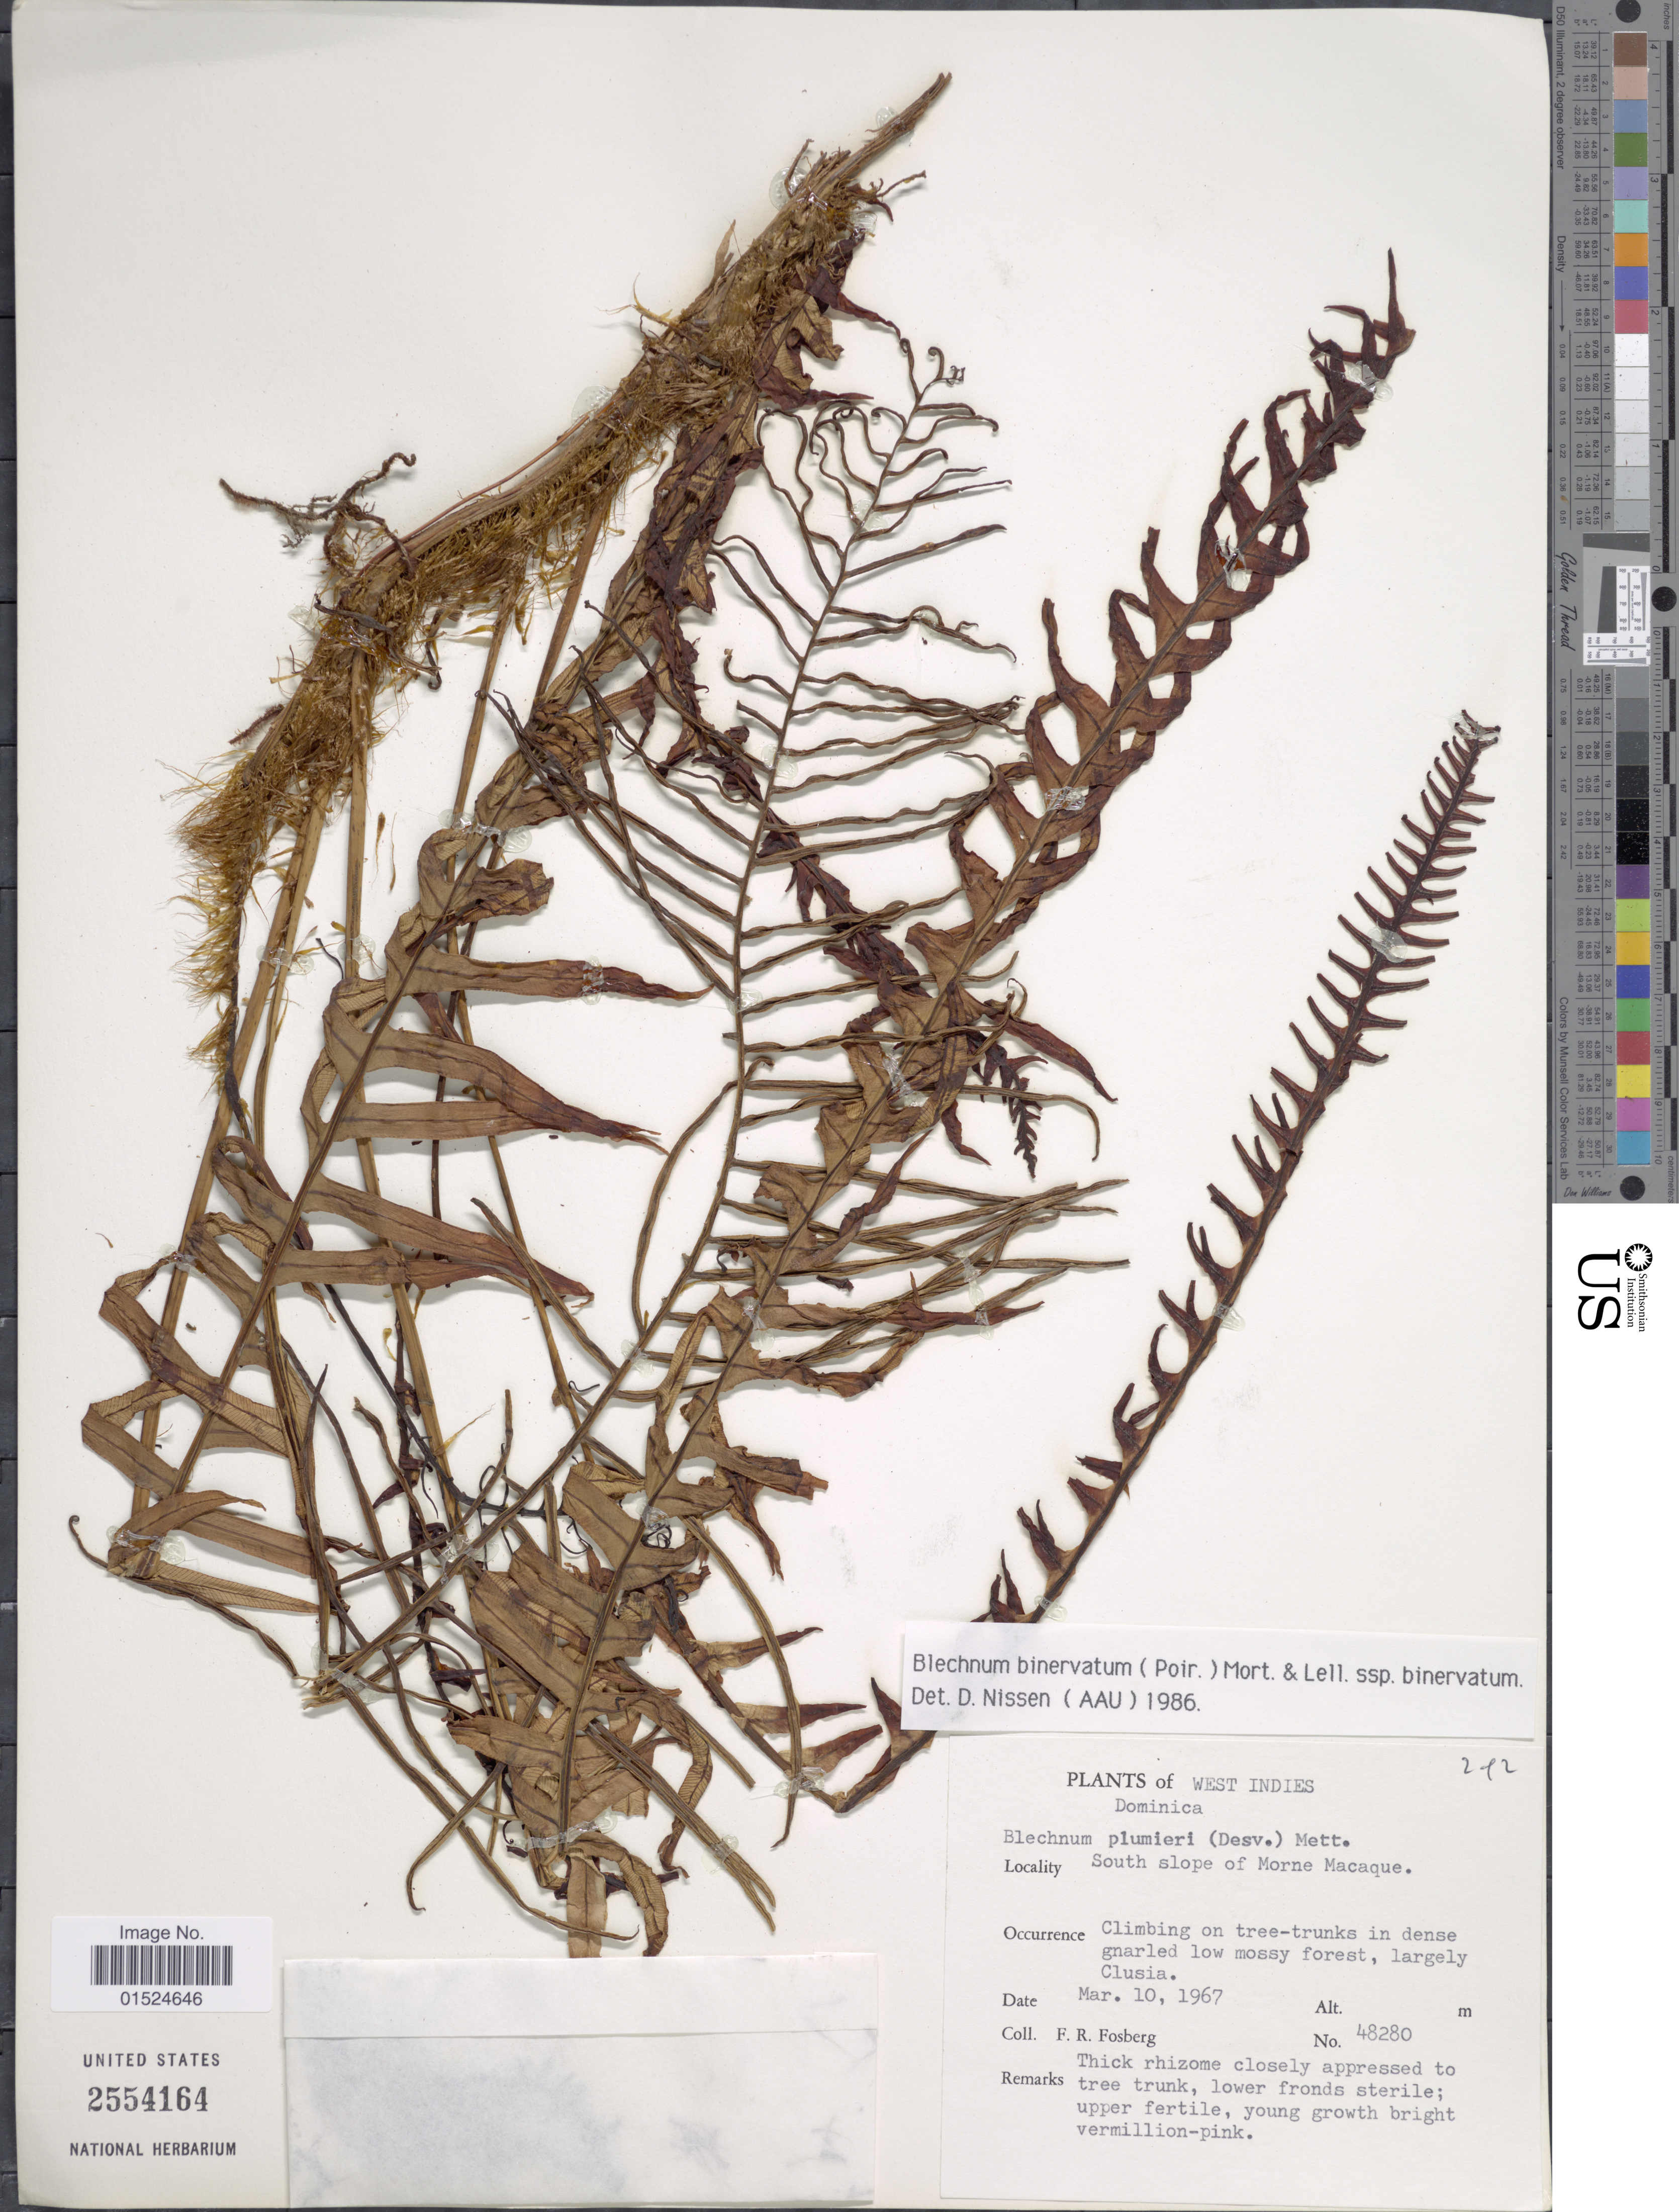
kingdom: Plantae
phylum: Tracheophyta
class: Polypodiopsida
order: Polypodiales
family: Blechnaceae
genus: Blechnum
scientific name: Blechnum binervatum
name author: (Poir.) C.V. Morton & Lellinger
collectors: F. R. Fosberg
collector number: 48280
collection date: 1967-03-10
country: Dominica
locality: West Indies, South slope of Morne Macaque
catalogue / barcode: US 2554164